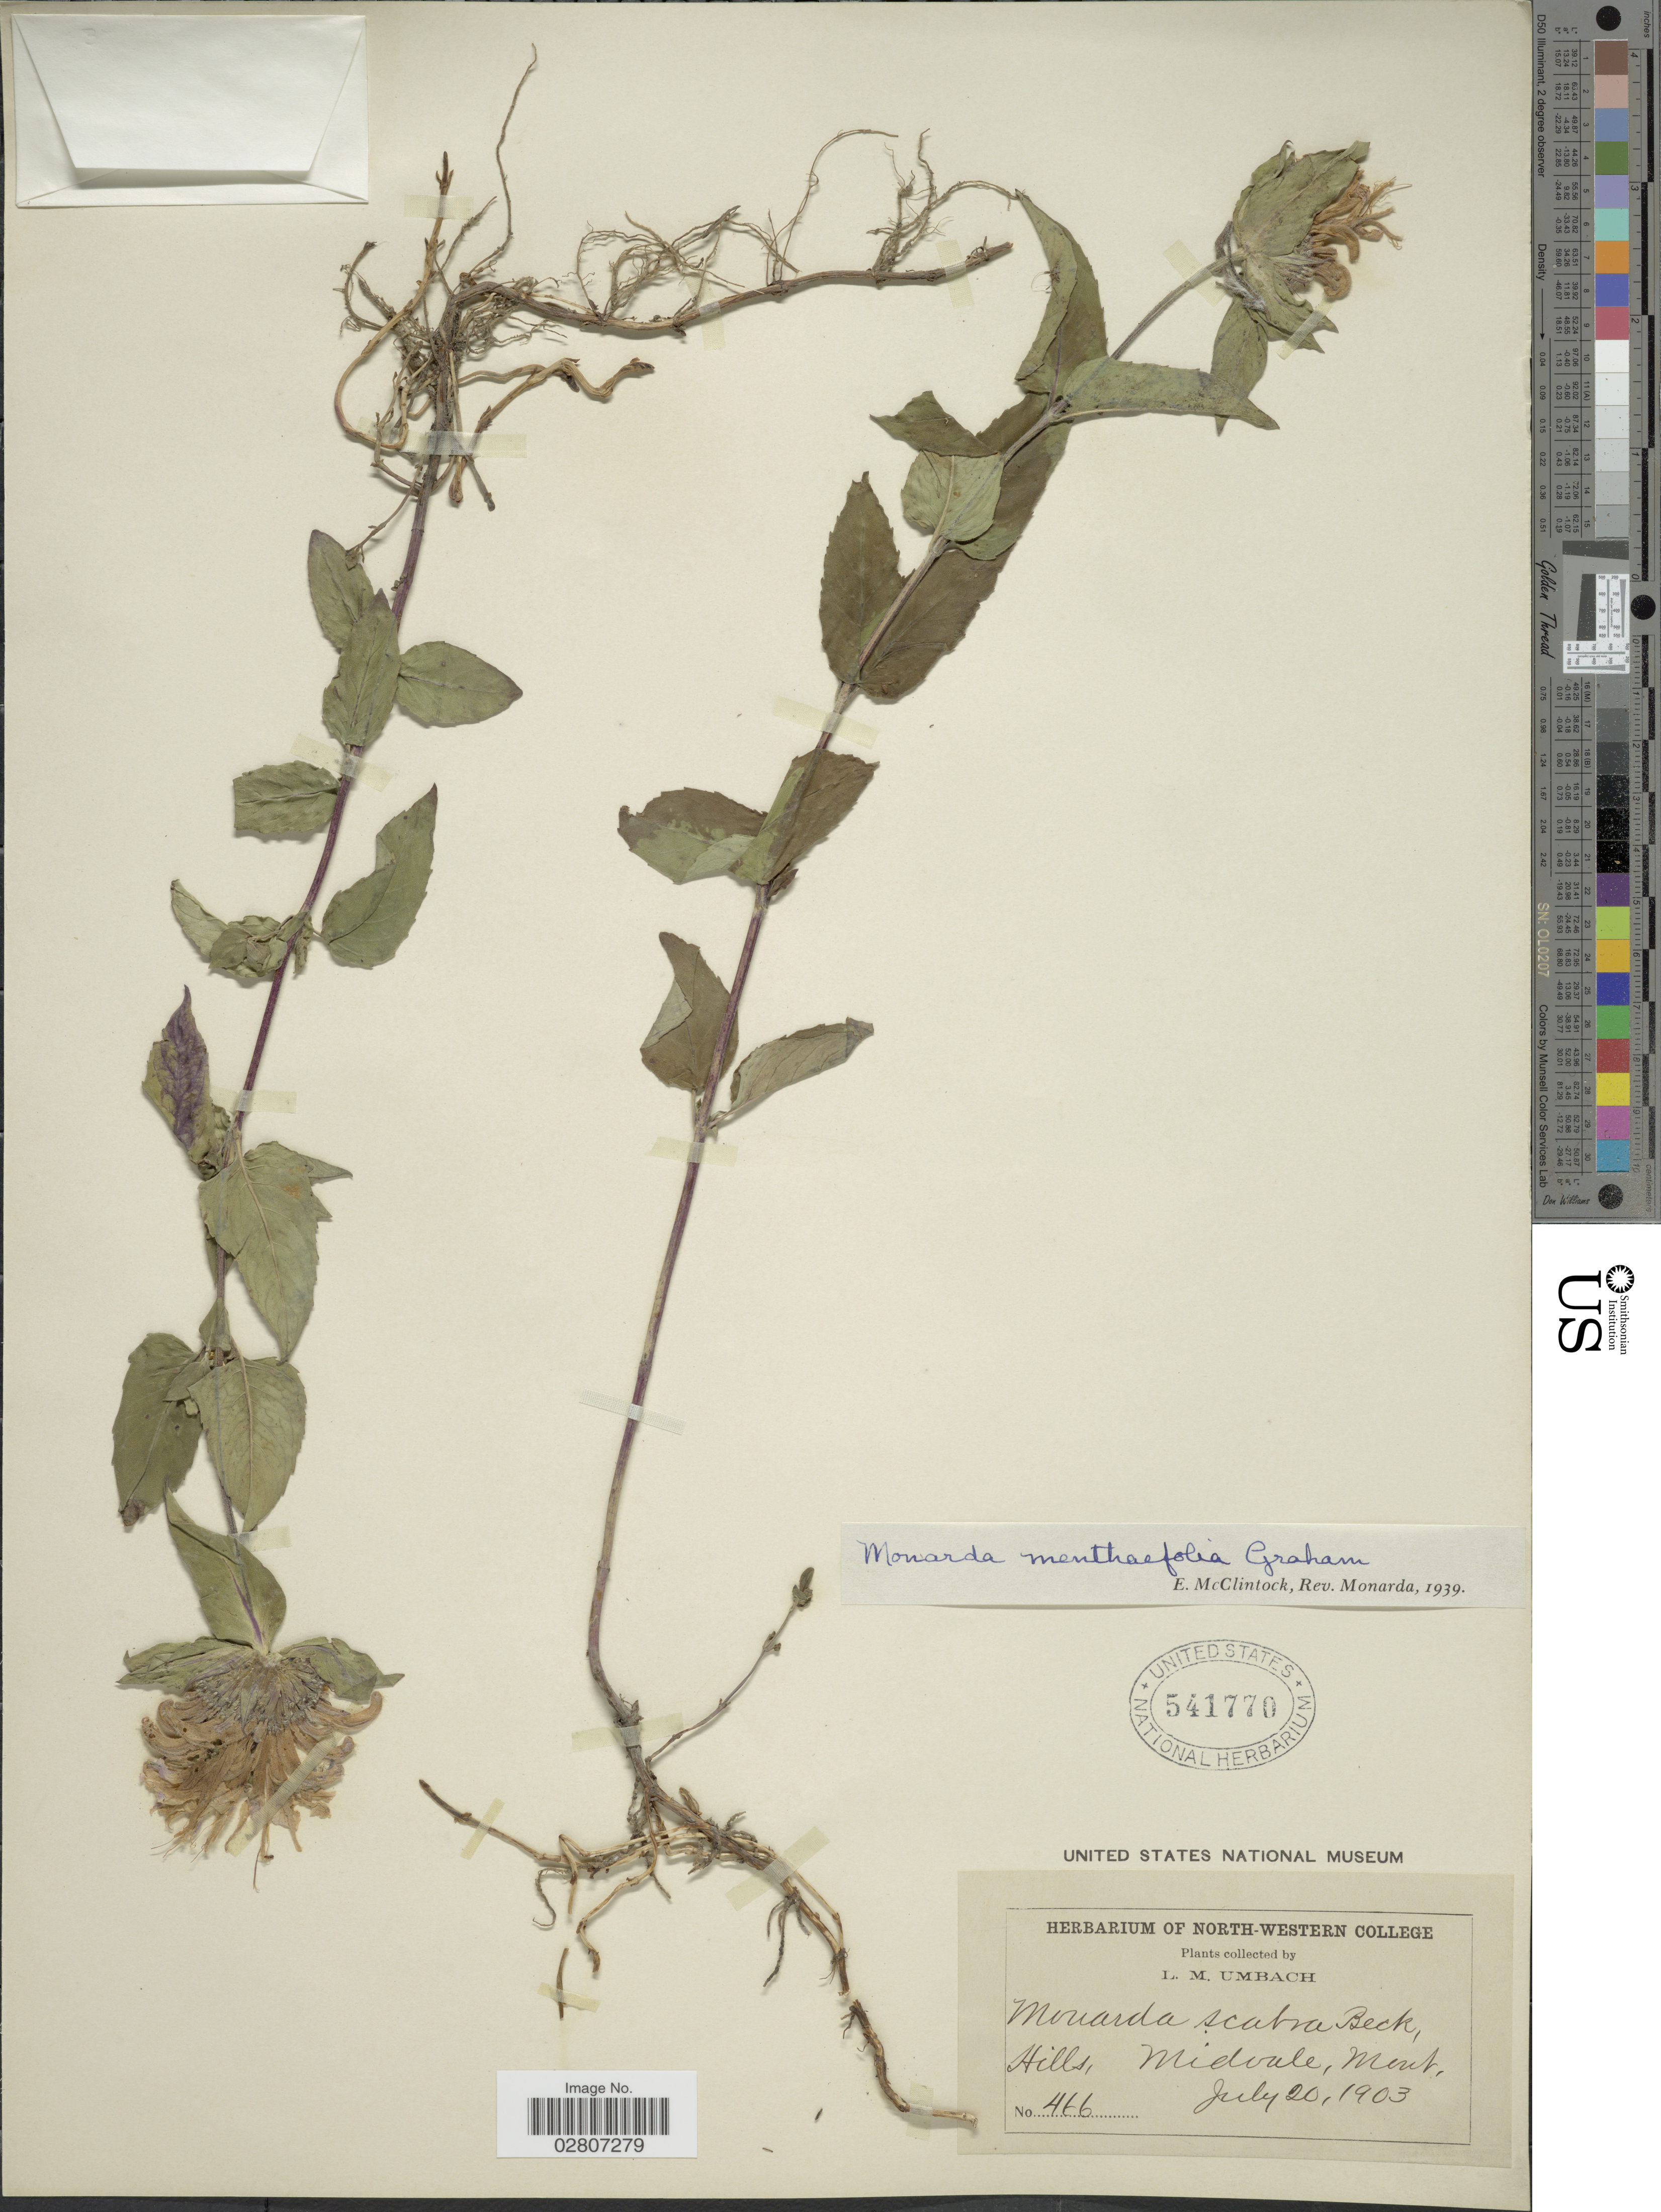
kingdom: Plantae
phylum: Tracheophyta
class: Magnoliopsida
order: Lamiales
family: Lamiaceae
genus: Monarda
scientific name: Monarda fistulosa var. menthifolia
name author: (Graham) Fernald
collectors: L. M. Umbach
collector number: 466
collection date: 1903-07-20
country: United States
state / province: Montana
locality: Hills, Midvale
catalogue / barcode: US 541770